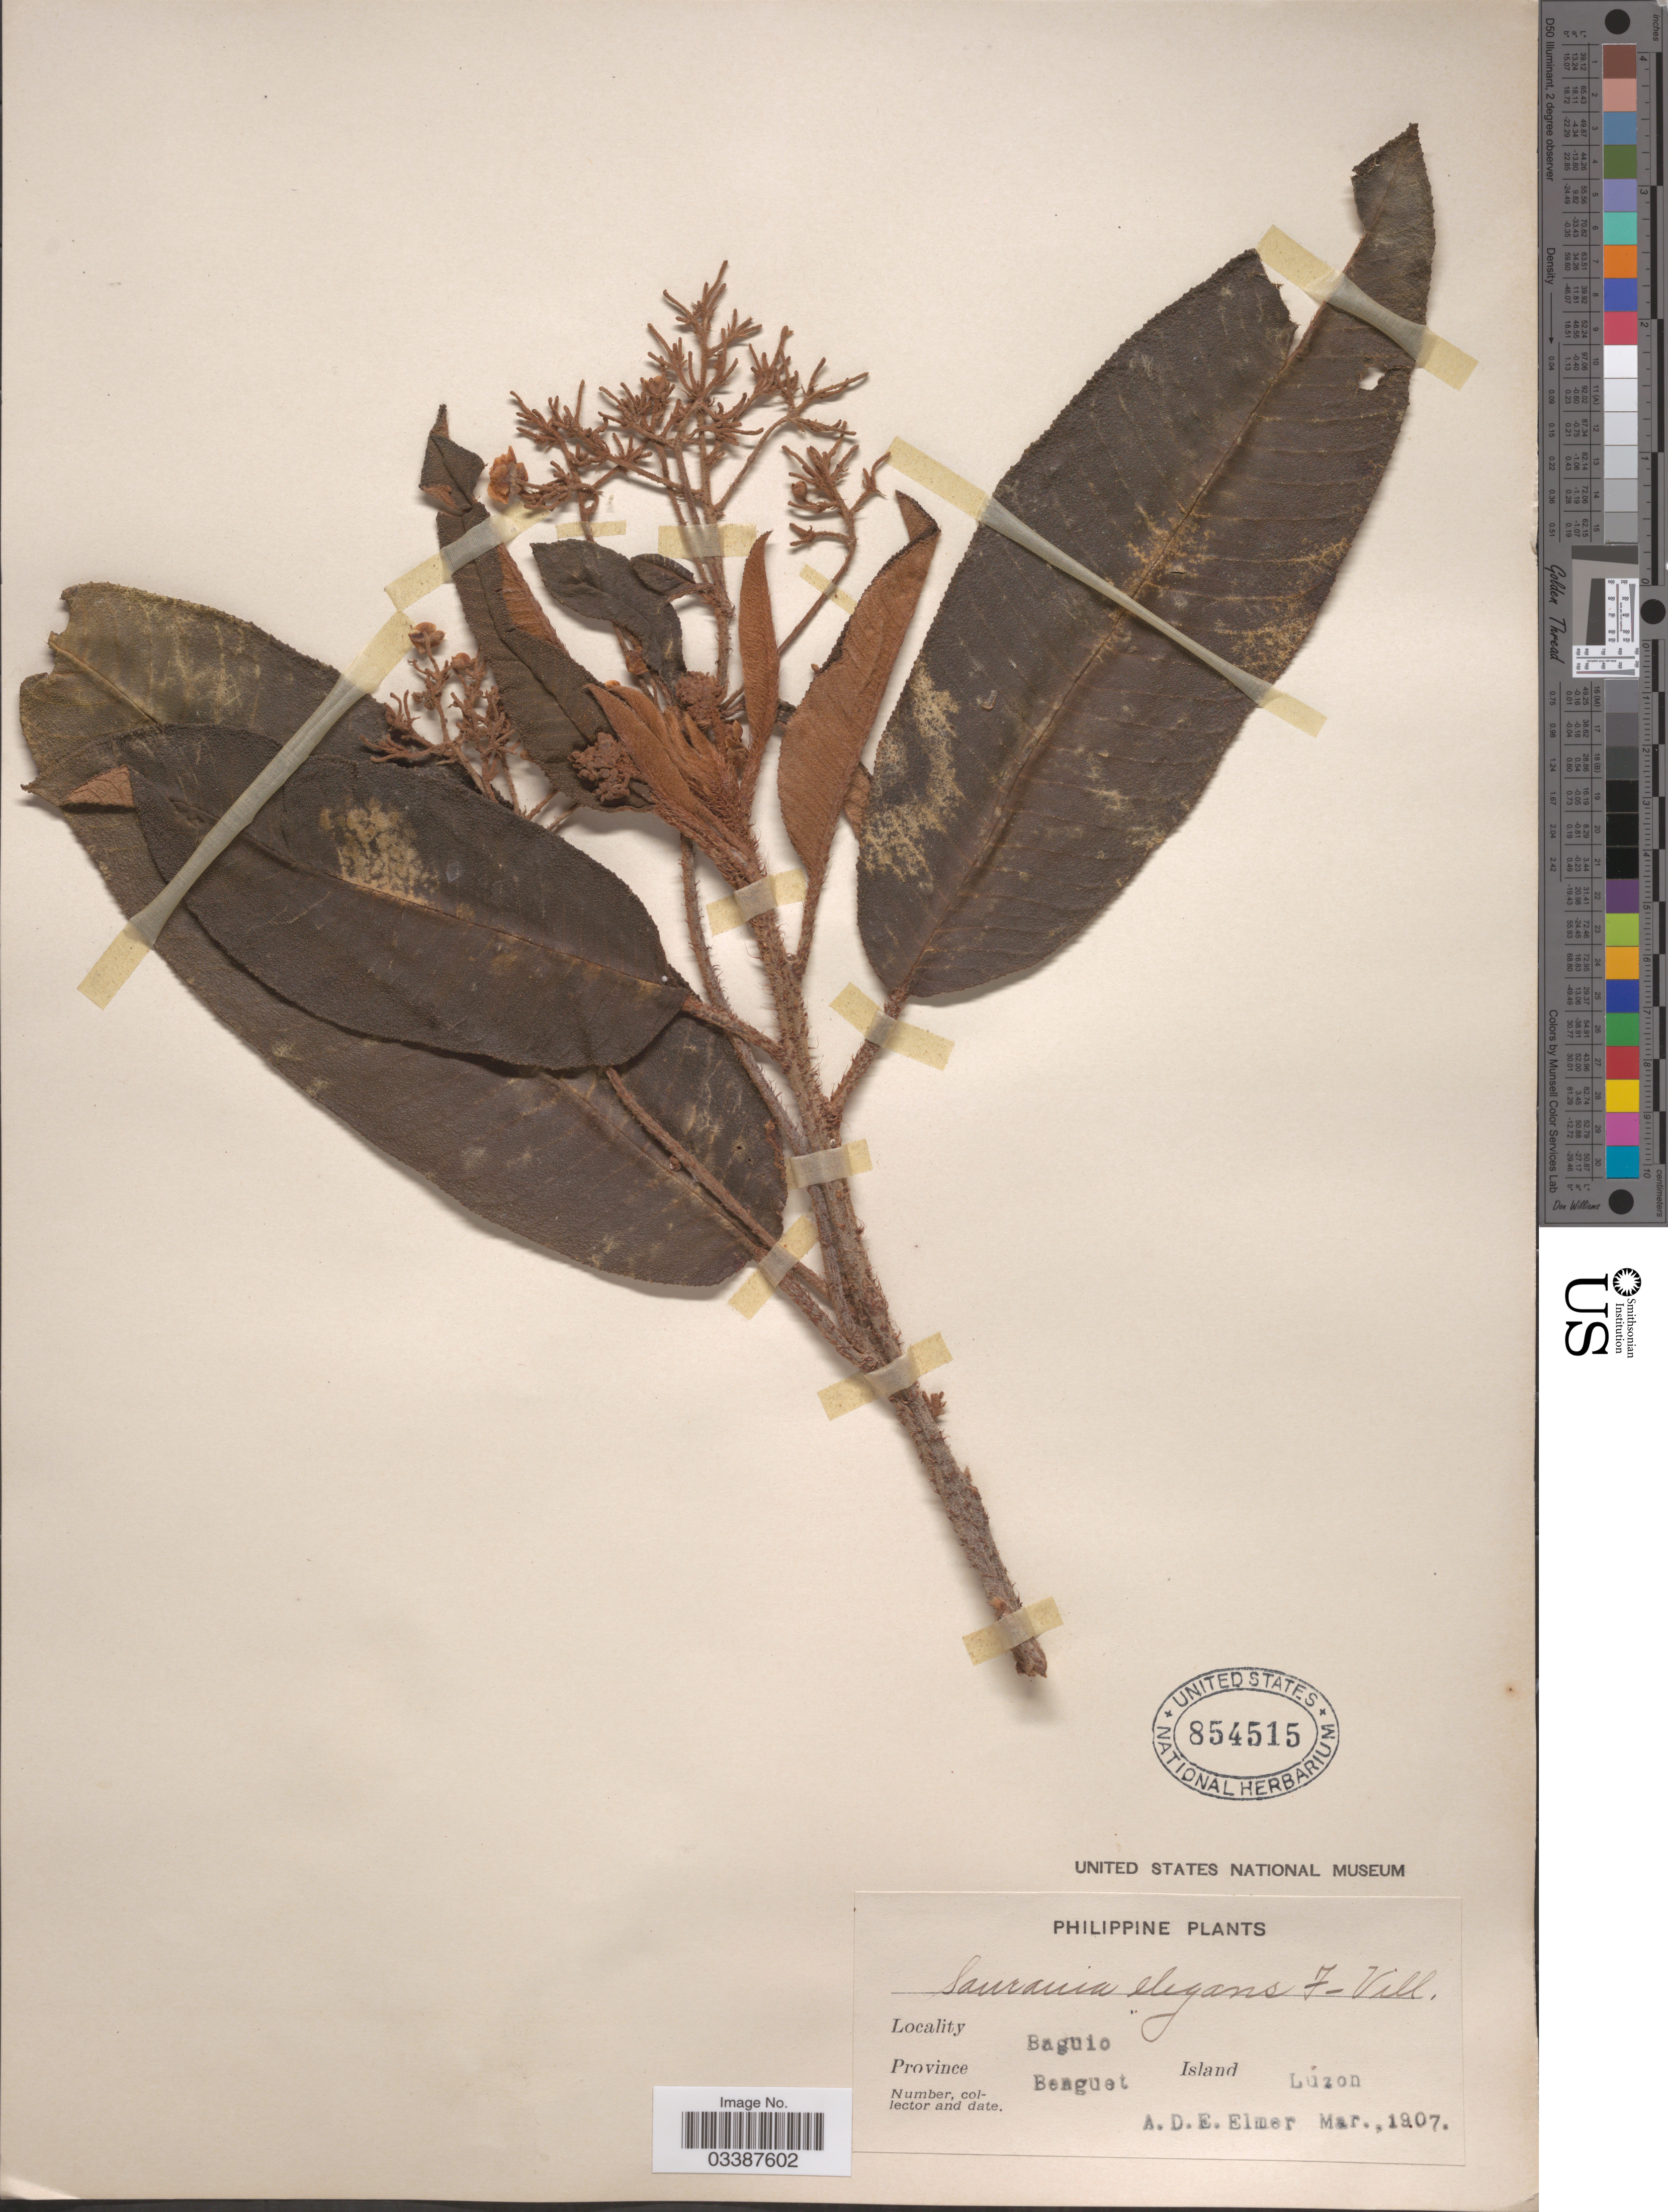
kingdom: Plantae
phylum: Tracheophyta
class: Magnoliopsida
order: Ericales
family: Actinidiaceae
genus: Saurauia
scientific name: Saurauia elegans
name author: Fern.-Vill.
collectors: A. D. E. Elmer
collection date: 1907-03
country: Philippines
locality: Baguio, Province Benguet, Island Luzon.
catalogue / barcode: US 854515